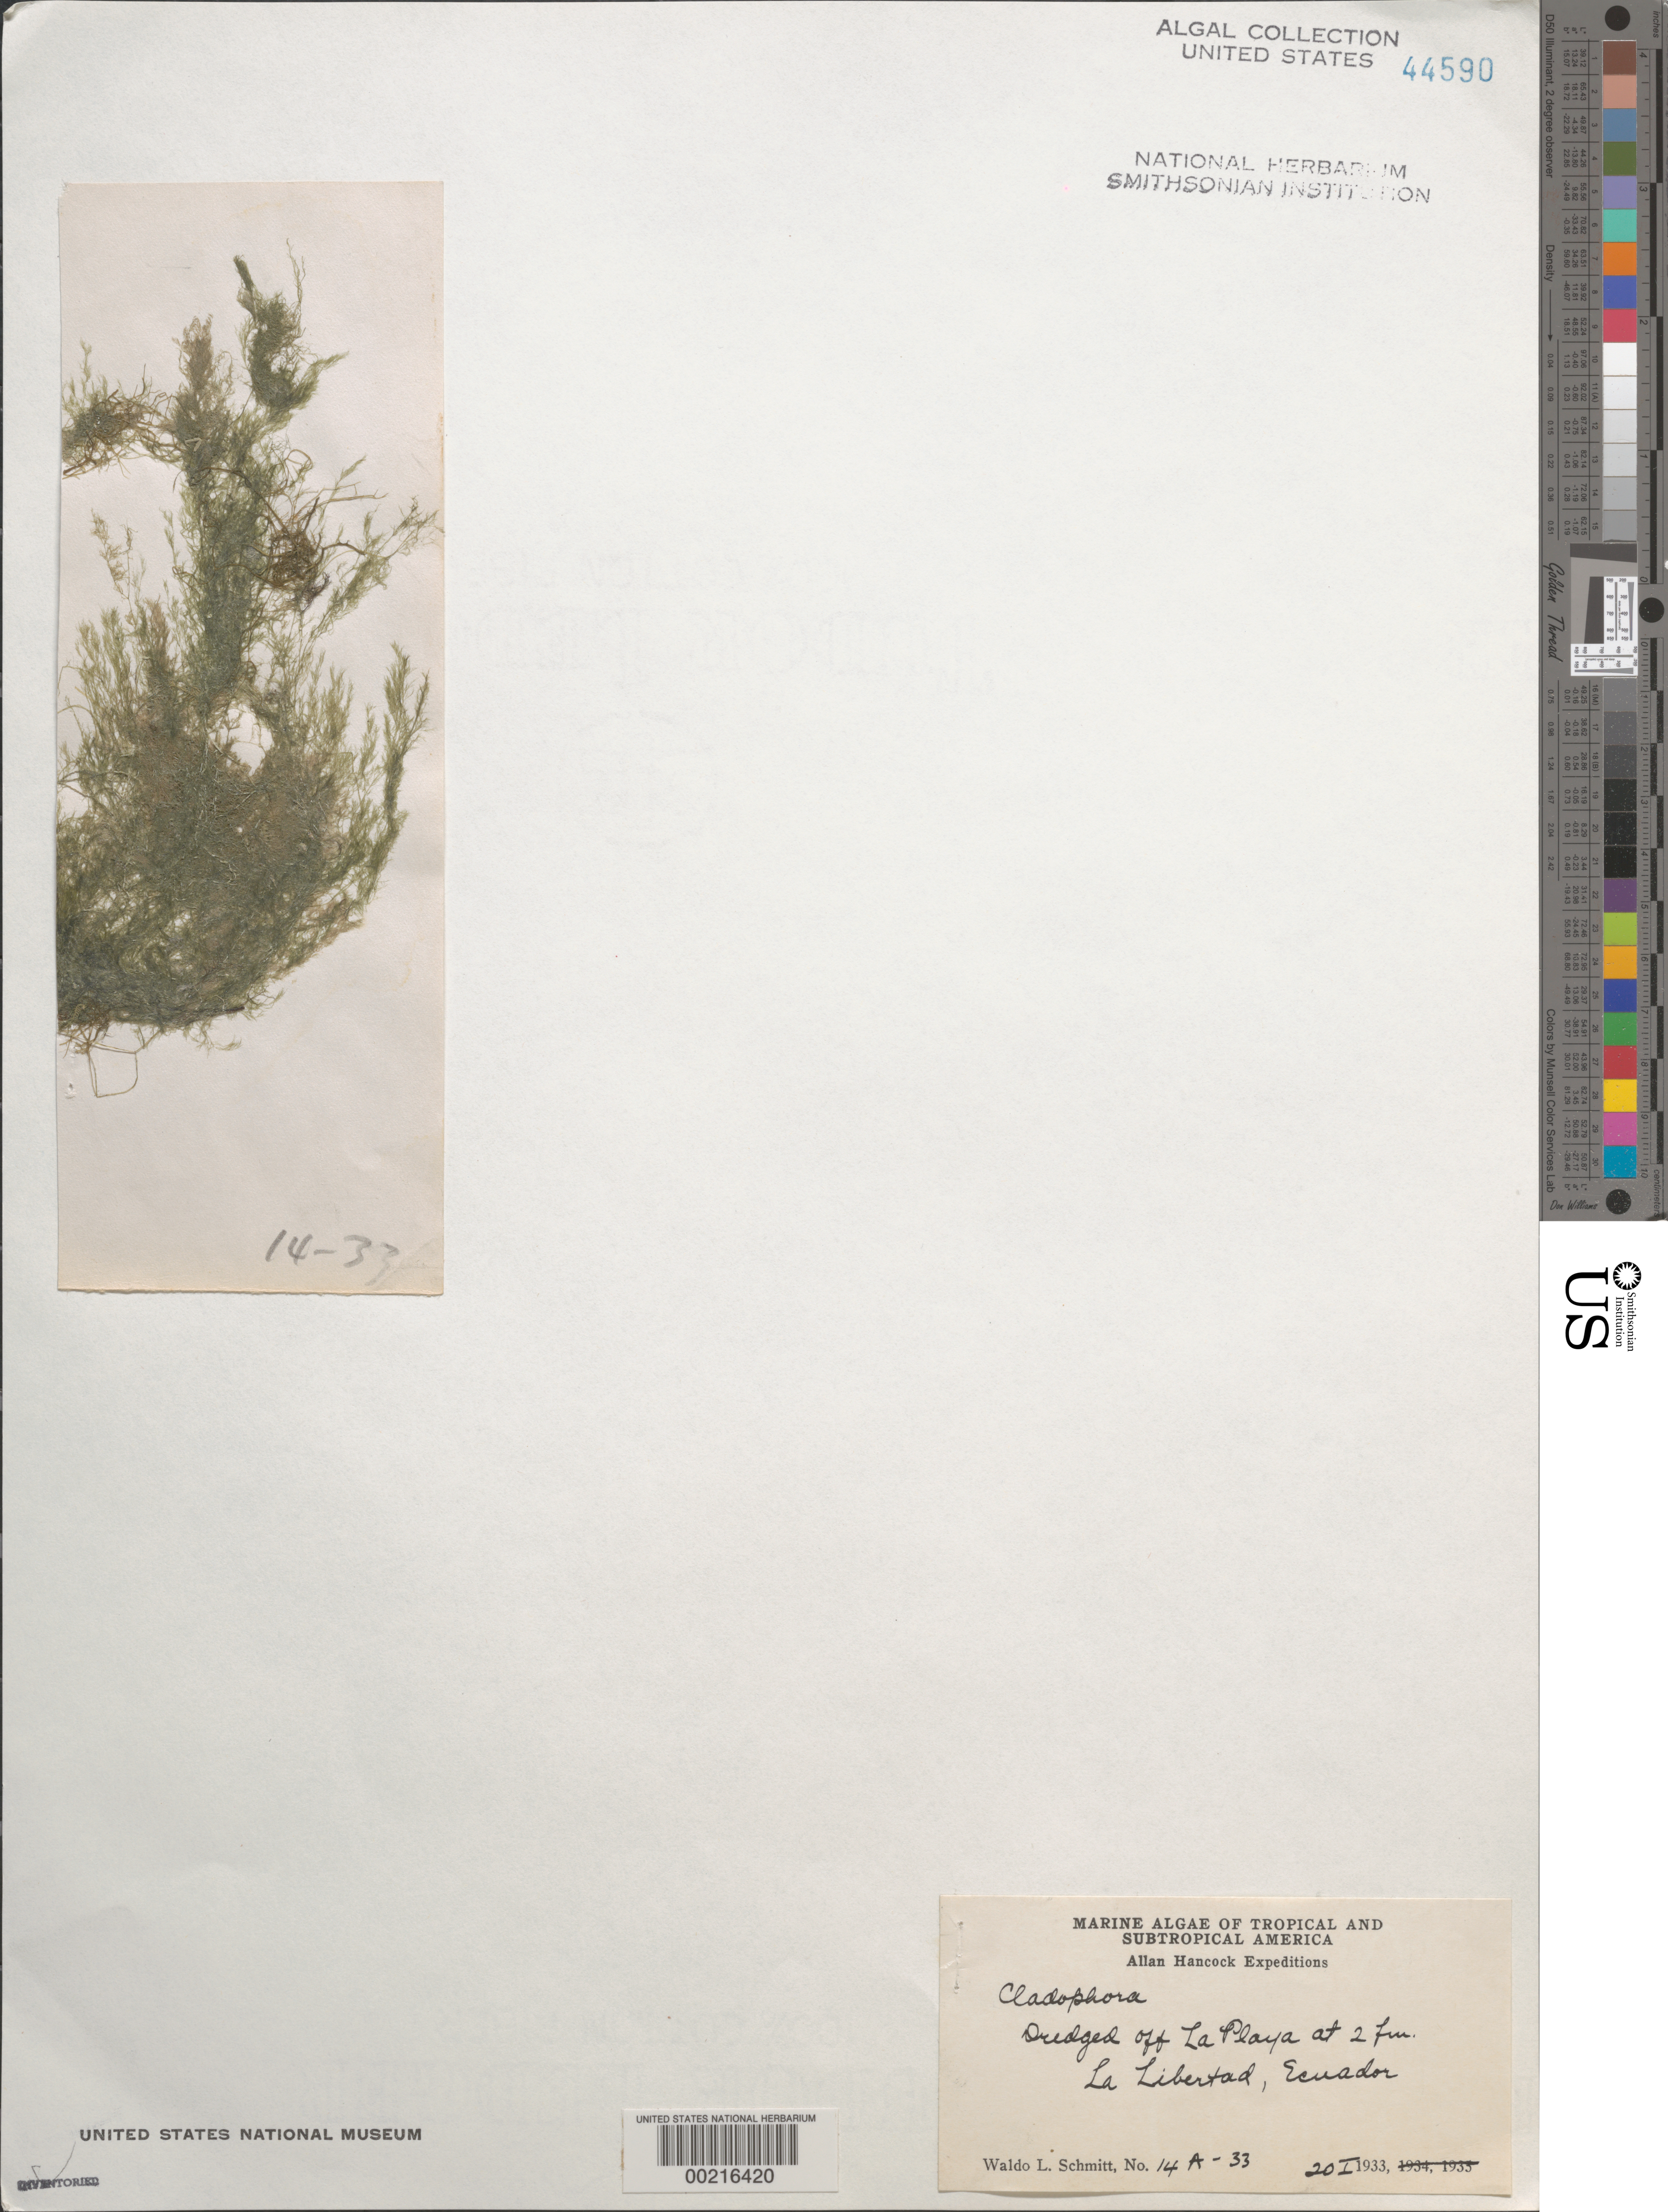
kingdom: Plantae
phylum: Chlorophyta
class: Ulvophyceae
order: Cladophorales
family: Cladophoraceae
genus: Cladophora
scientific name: Cladophora sp.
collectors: W. L. Schmitt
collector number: Station 14a-33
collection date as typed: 20 Jan 1933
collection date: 1933-01-20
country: Ecuador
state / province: Guayas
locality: La Libertad of La Playa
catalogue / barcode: US 44590